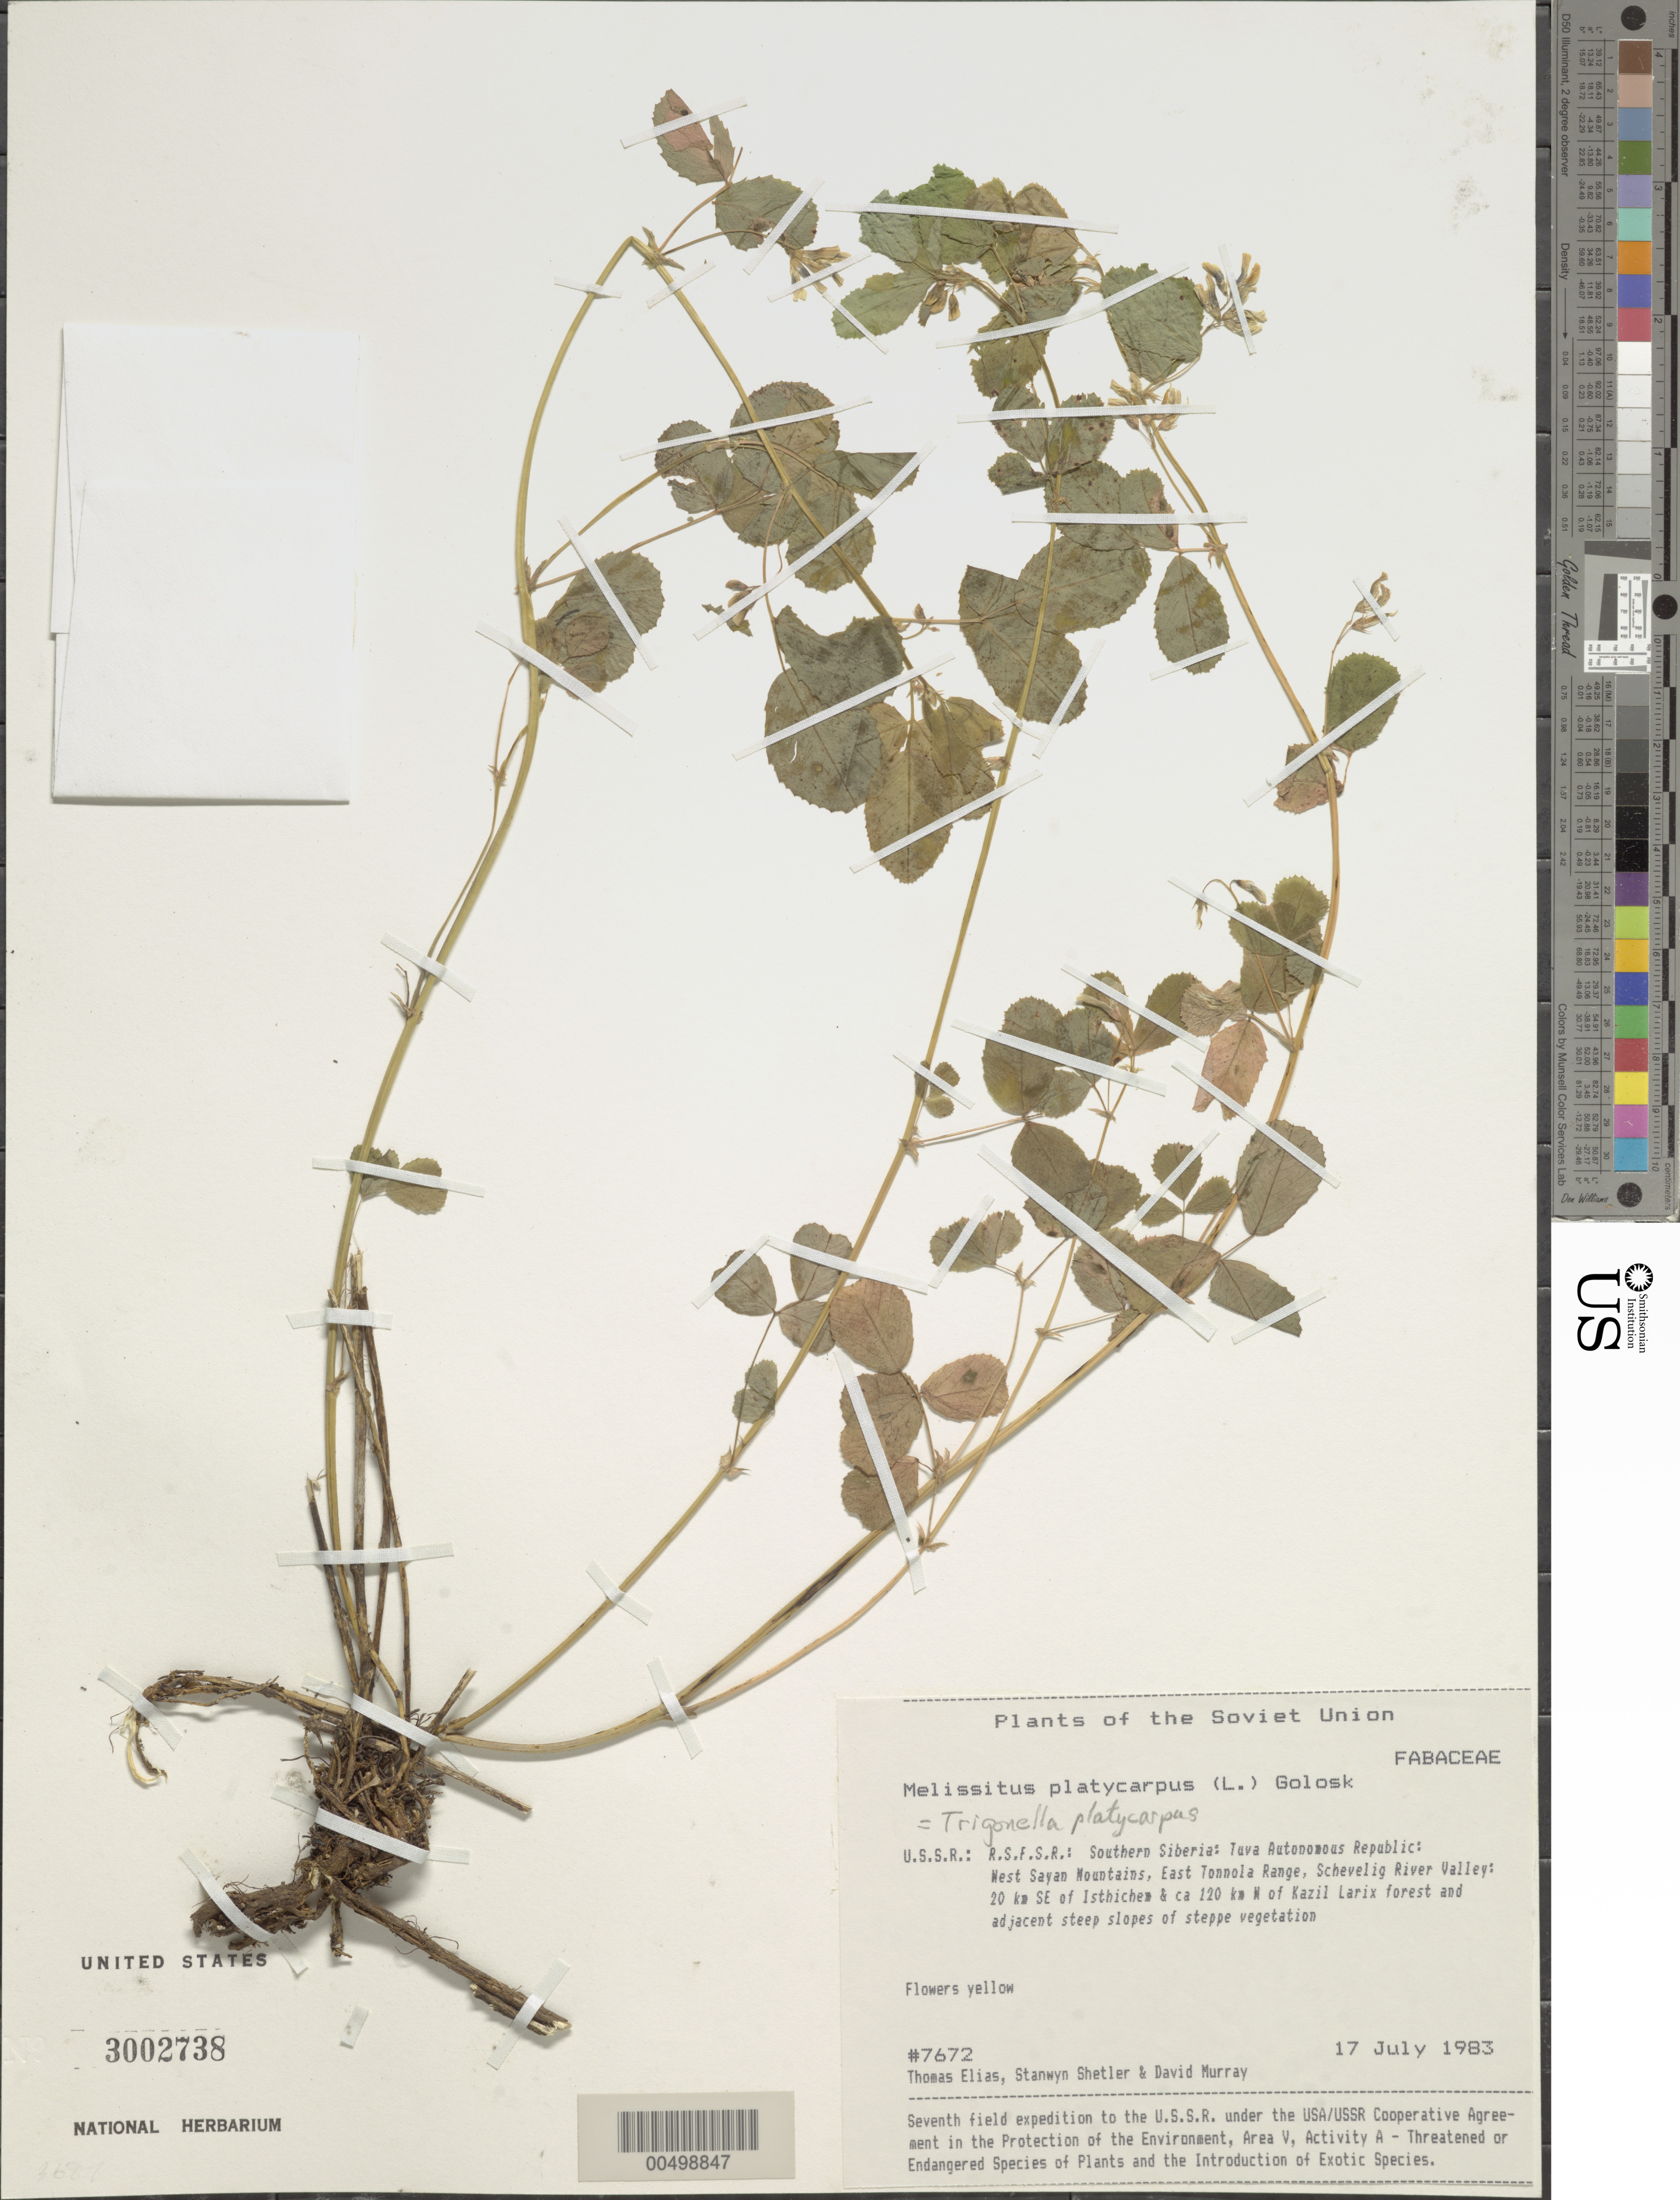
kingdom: Plantae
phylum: Tracheophyta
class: Magnoliopsida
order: Fabales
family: Fabaceae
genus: Trigonella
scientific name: Trigonella platycarpos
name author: L.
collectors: T. Elias, S. Shetler & D. F. Murray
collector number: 7672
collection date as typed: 17 Jul 1983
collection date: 1983-07-17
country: Russian Federation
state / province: Tuva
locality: West Sayan Mountains, East Tonnola [Tannu-Ola] Range, Schevelig River Valley, 20 km SE of Isthichem [Ishti-Khem], *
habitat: Larix forest and adjacent steep slopes of steppe vegetation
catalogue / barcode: US 3002738